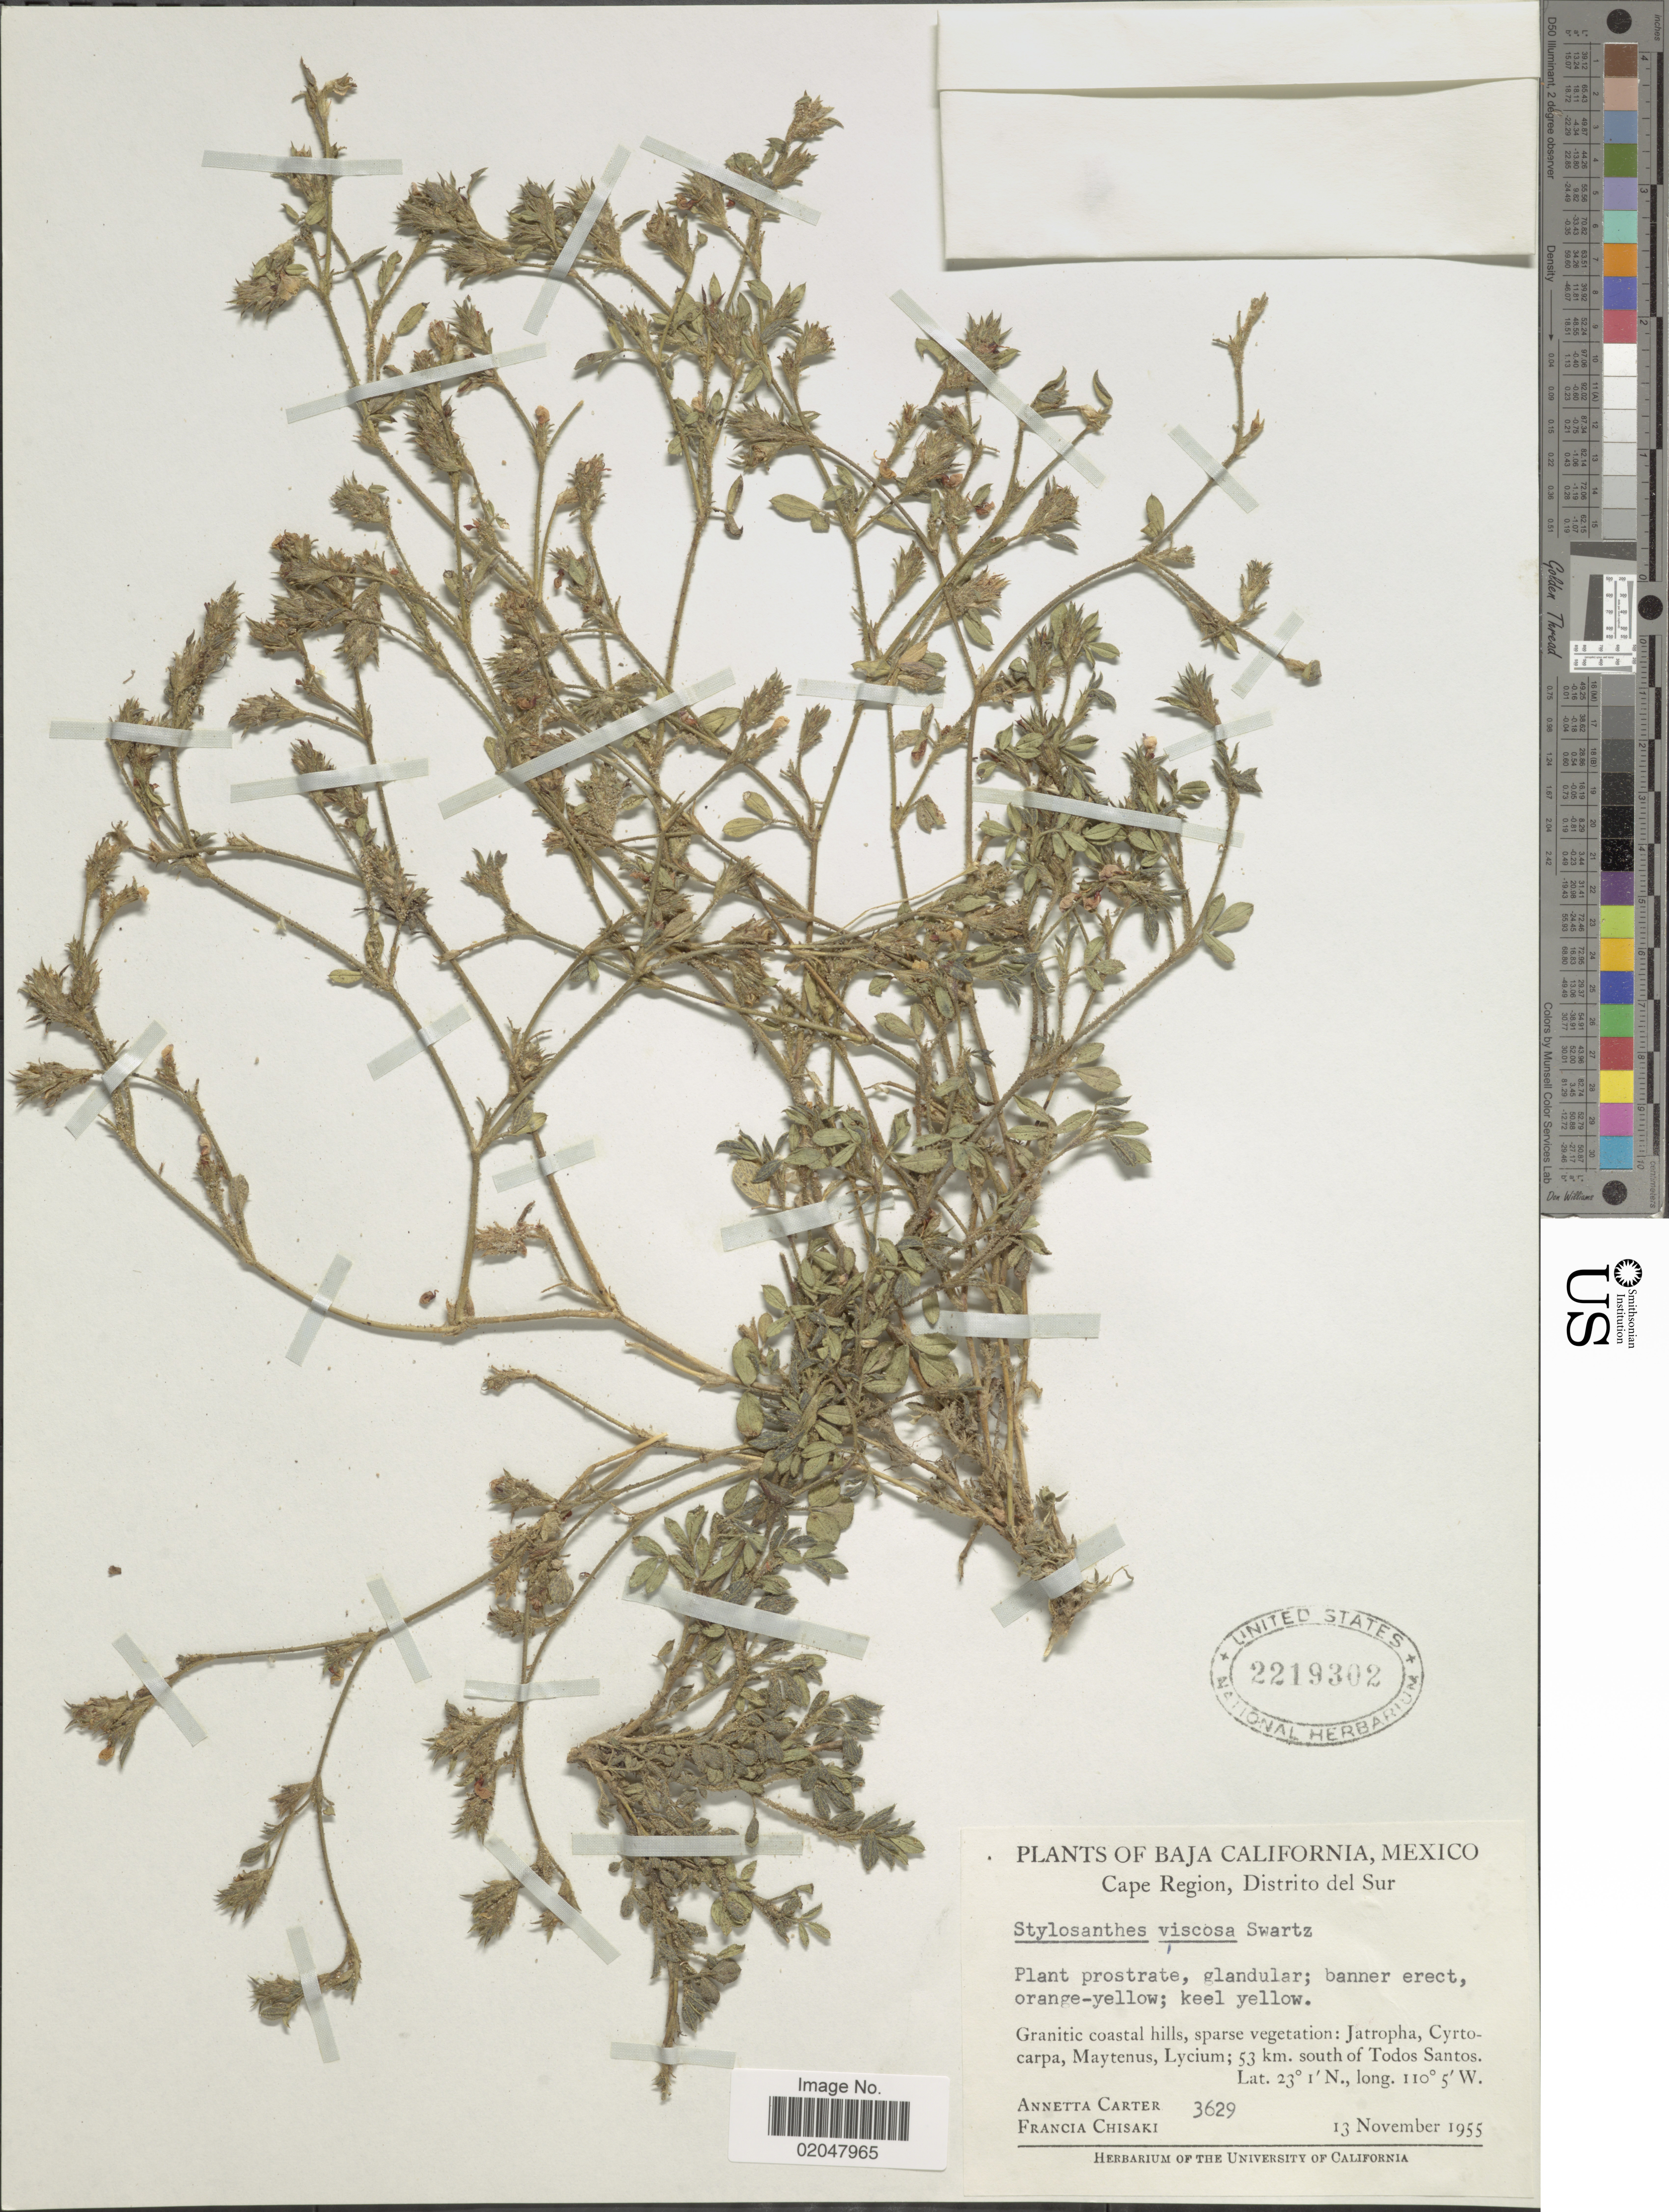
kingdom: Plantae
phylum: Tracheophyta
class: Magnoliopsida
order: Fabales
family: Fabaceae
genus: Stylosanthes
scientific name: Stylosanthes viscosa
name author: Sw.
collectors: A. Carter & F. Chisaki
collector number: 3629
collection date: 1955-11-13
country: Mexico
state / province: Baja California Sur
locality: Cape Region, Distrito del Sur. 53 km. south of Todos Santos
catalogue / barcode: US 2219302